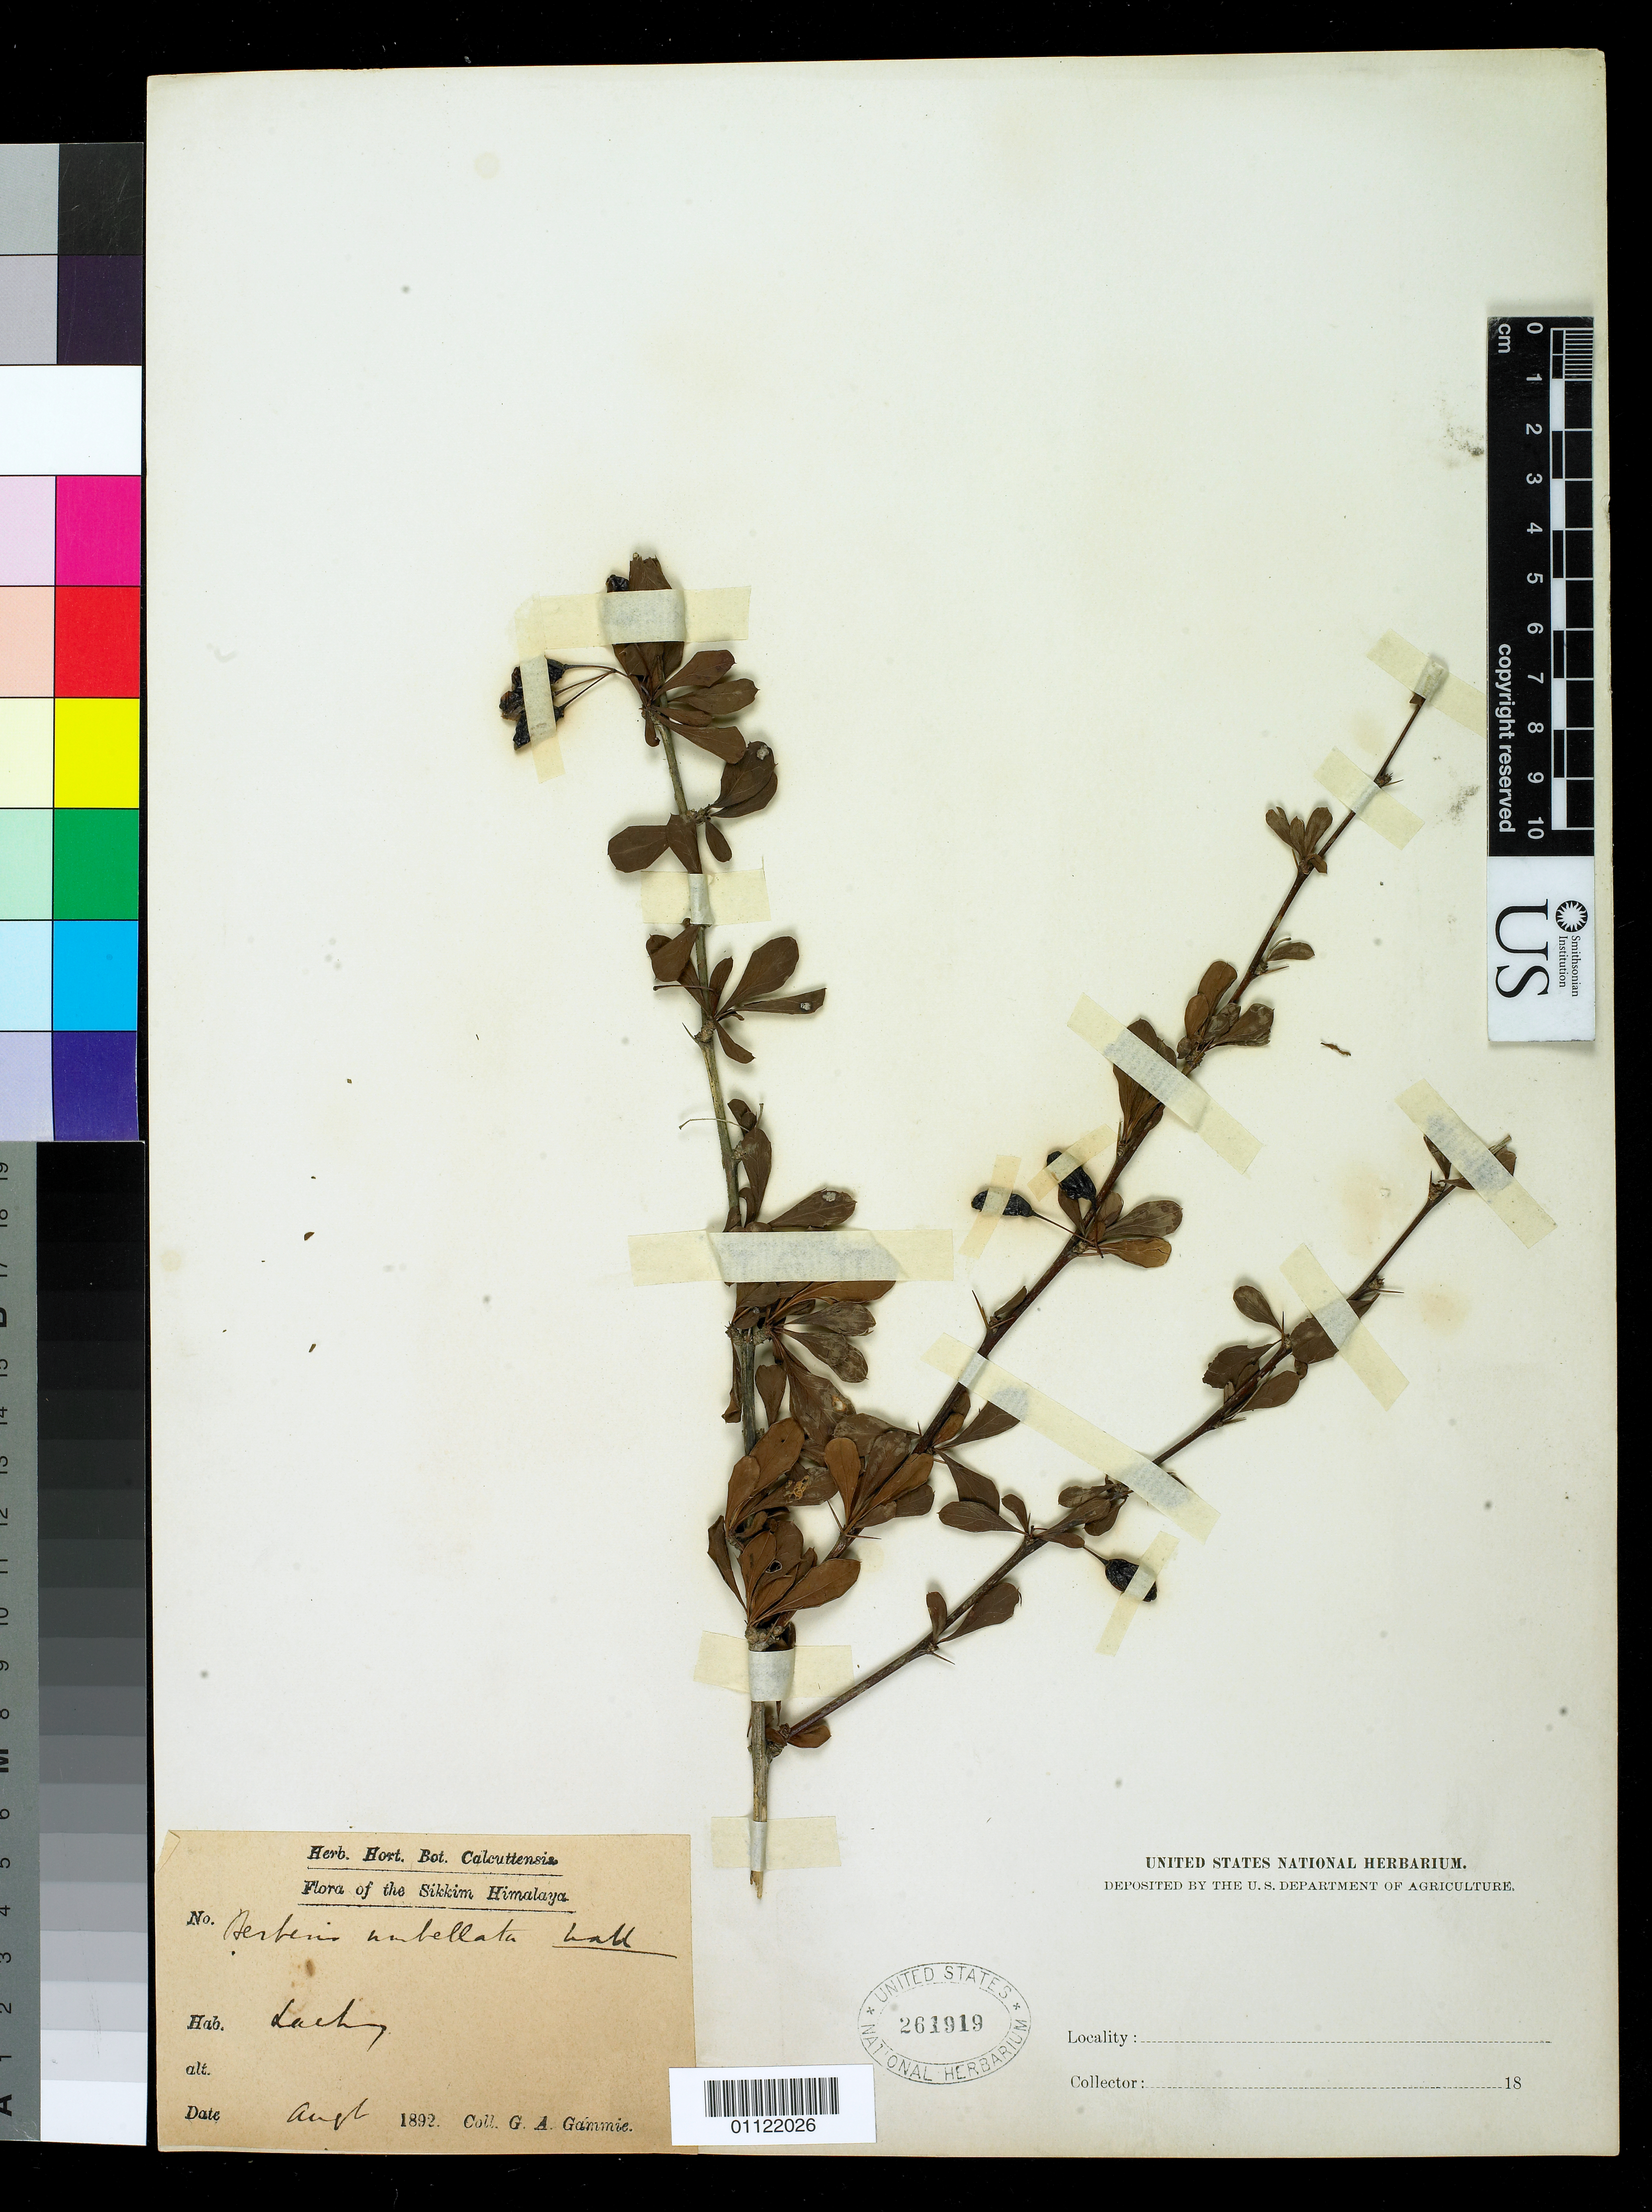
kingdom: Plantae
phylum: Tracheophyta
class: Magnoliopsida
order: Ranunculales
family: Berberidaceae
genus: Berberis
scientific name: Berberis umbellata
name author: Wall. ex G. Don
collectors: G. Gammie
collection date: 1892-08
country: India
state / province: Sikkim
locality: Sikkim Himalaya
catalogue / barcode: US 263919